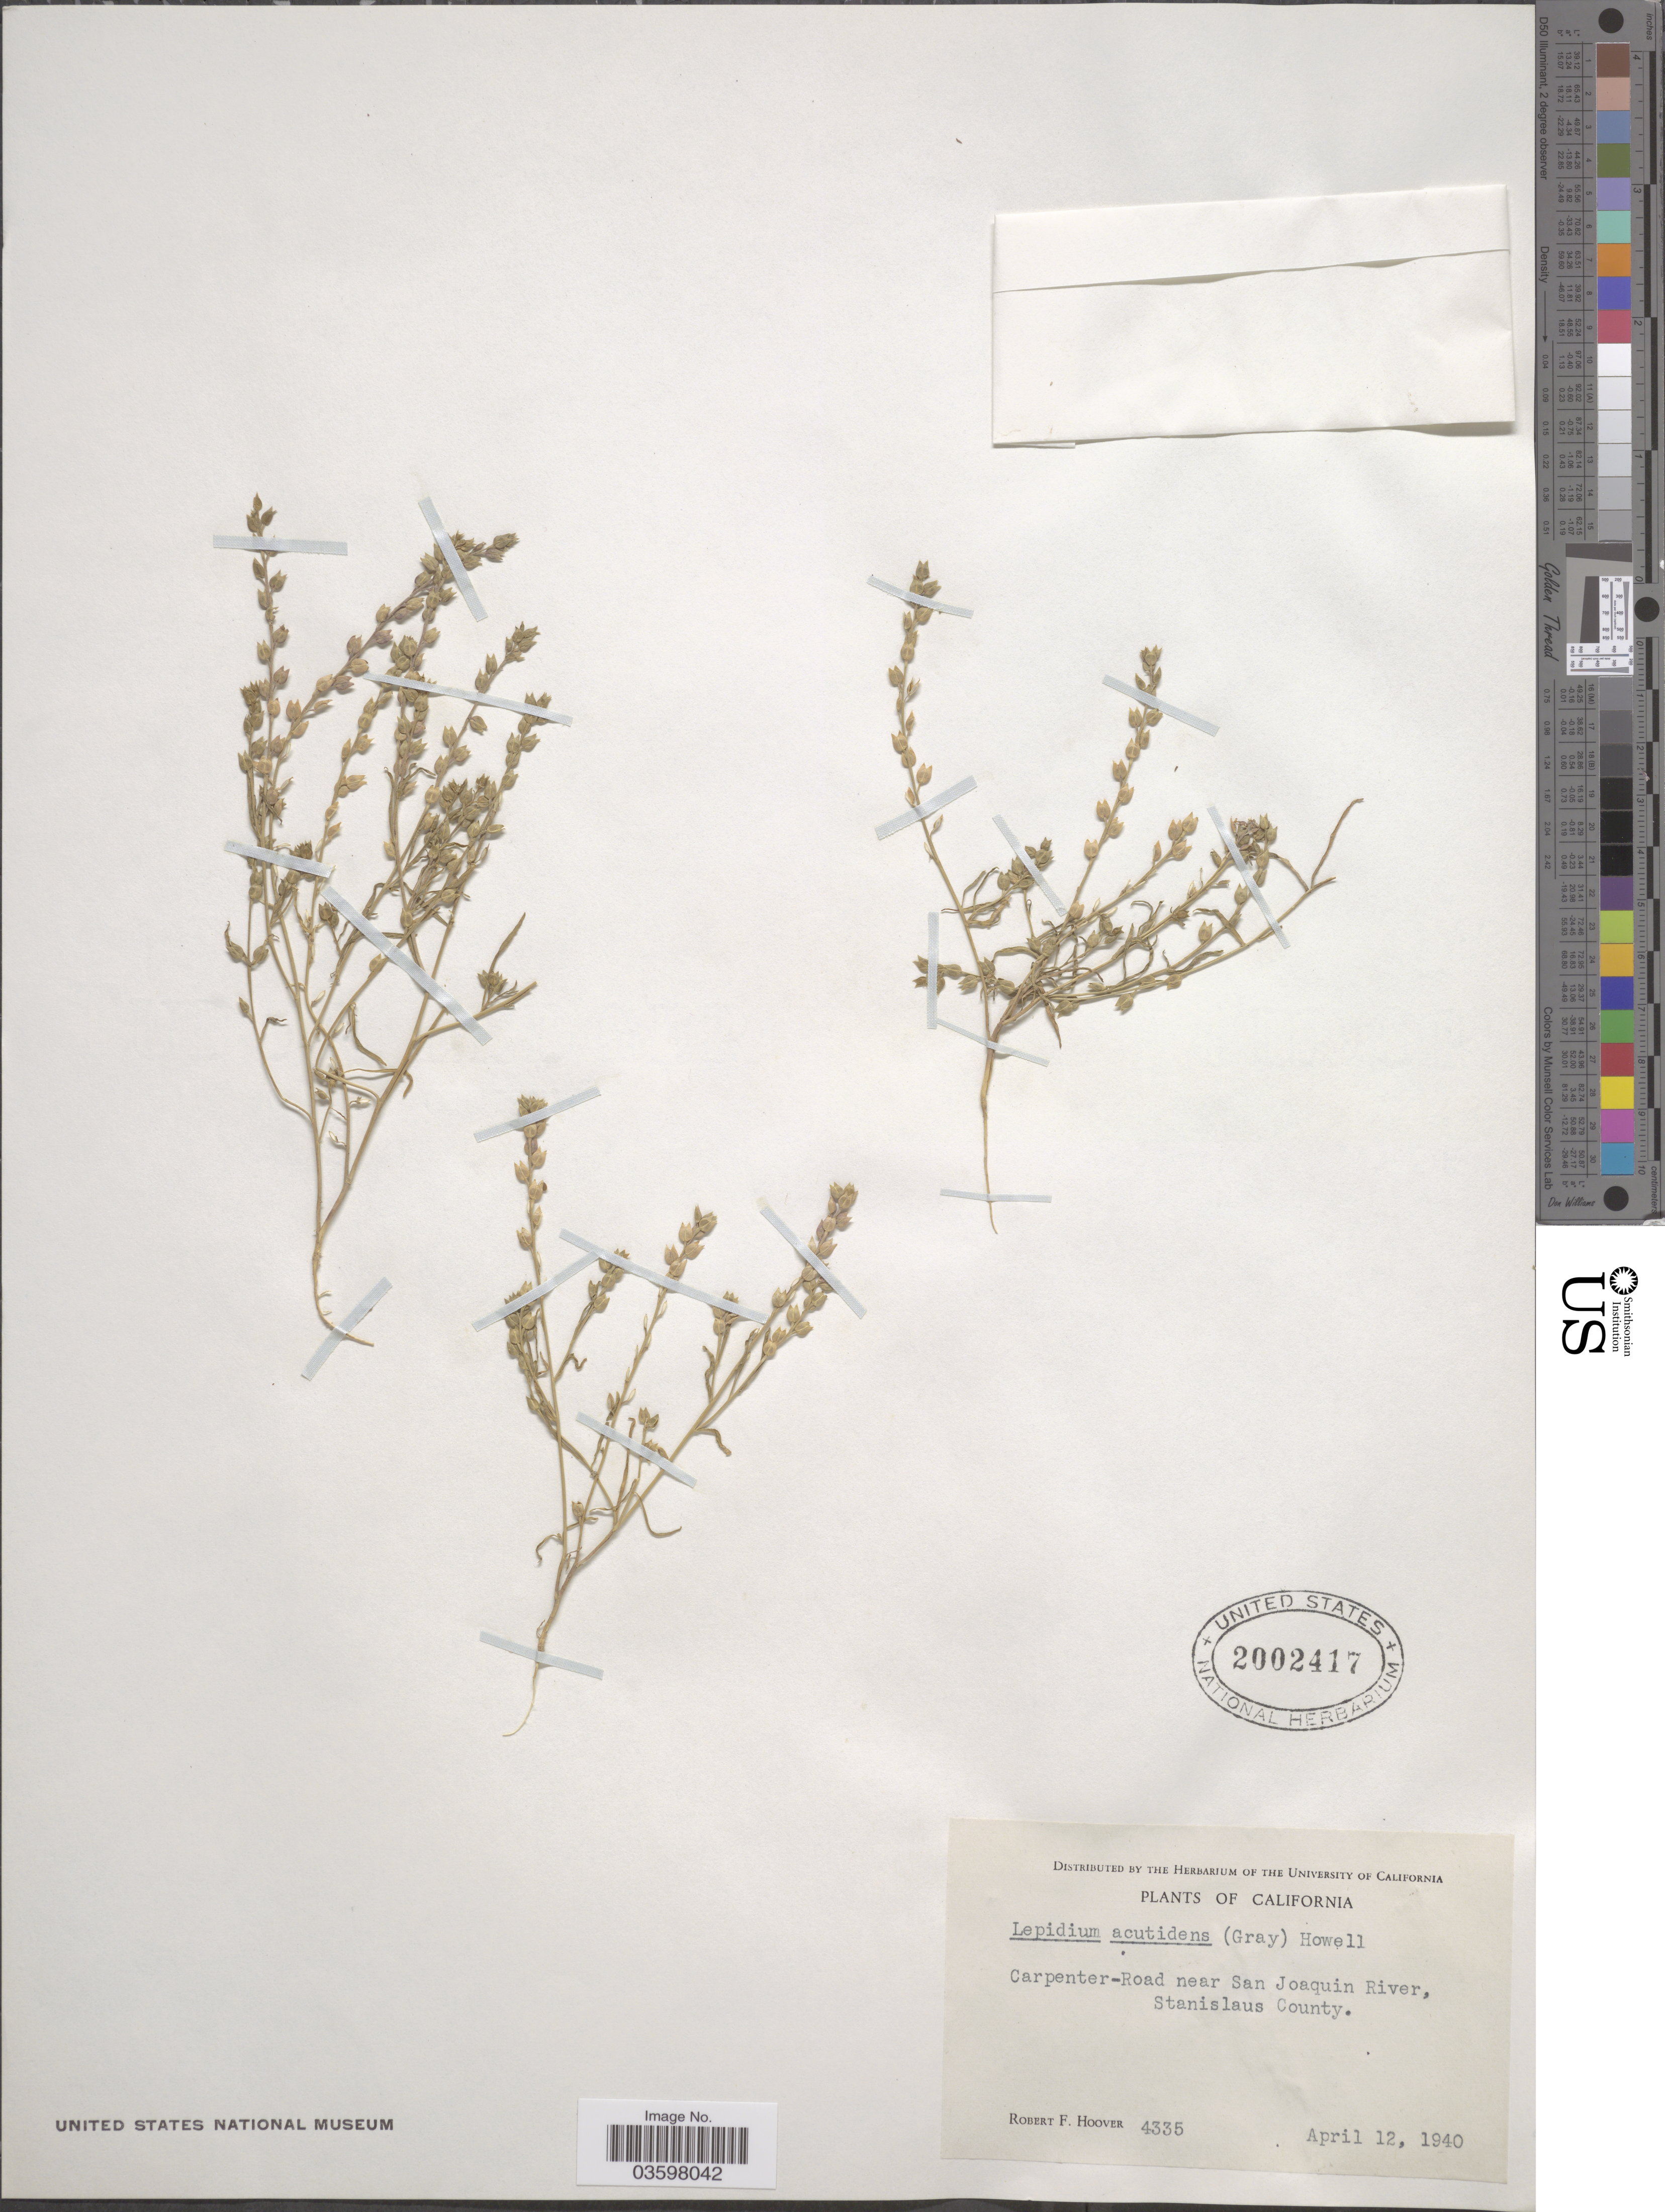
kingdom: Plantae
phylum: Tracheophyta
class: Magnoliopsida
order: Brassicales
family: Brassicaceae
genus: Lepidium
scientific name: Lepidium acutidens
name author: (A. Gray) Howell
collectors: R. F. Hoover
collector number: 4335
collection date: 1940-04-12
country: United States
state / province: California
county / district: Stanislaus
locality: Carpenter-Road near San Joaquin River, Stanislaus County.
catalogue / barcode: US 2002417